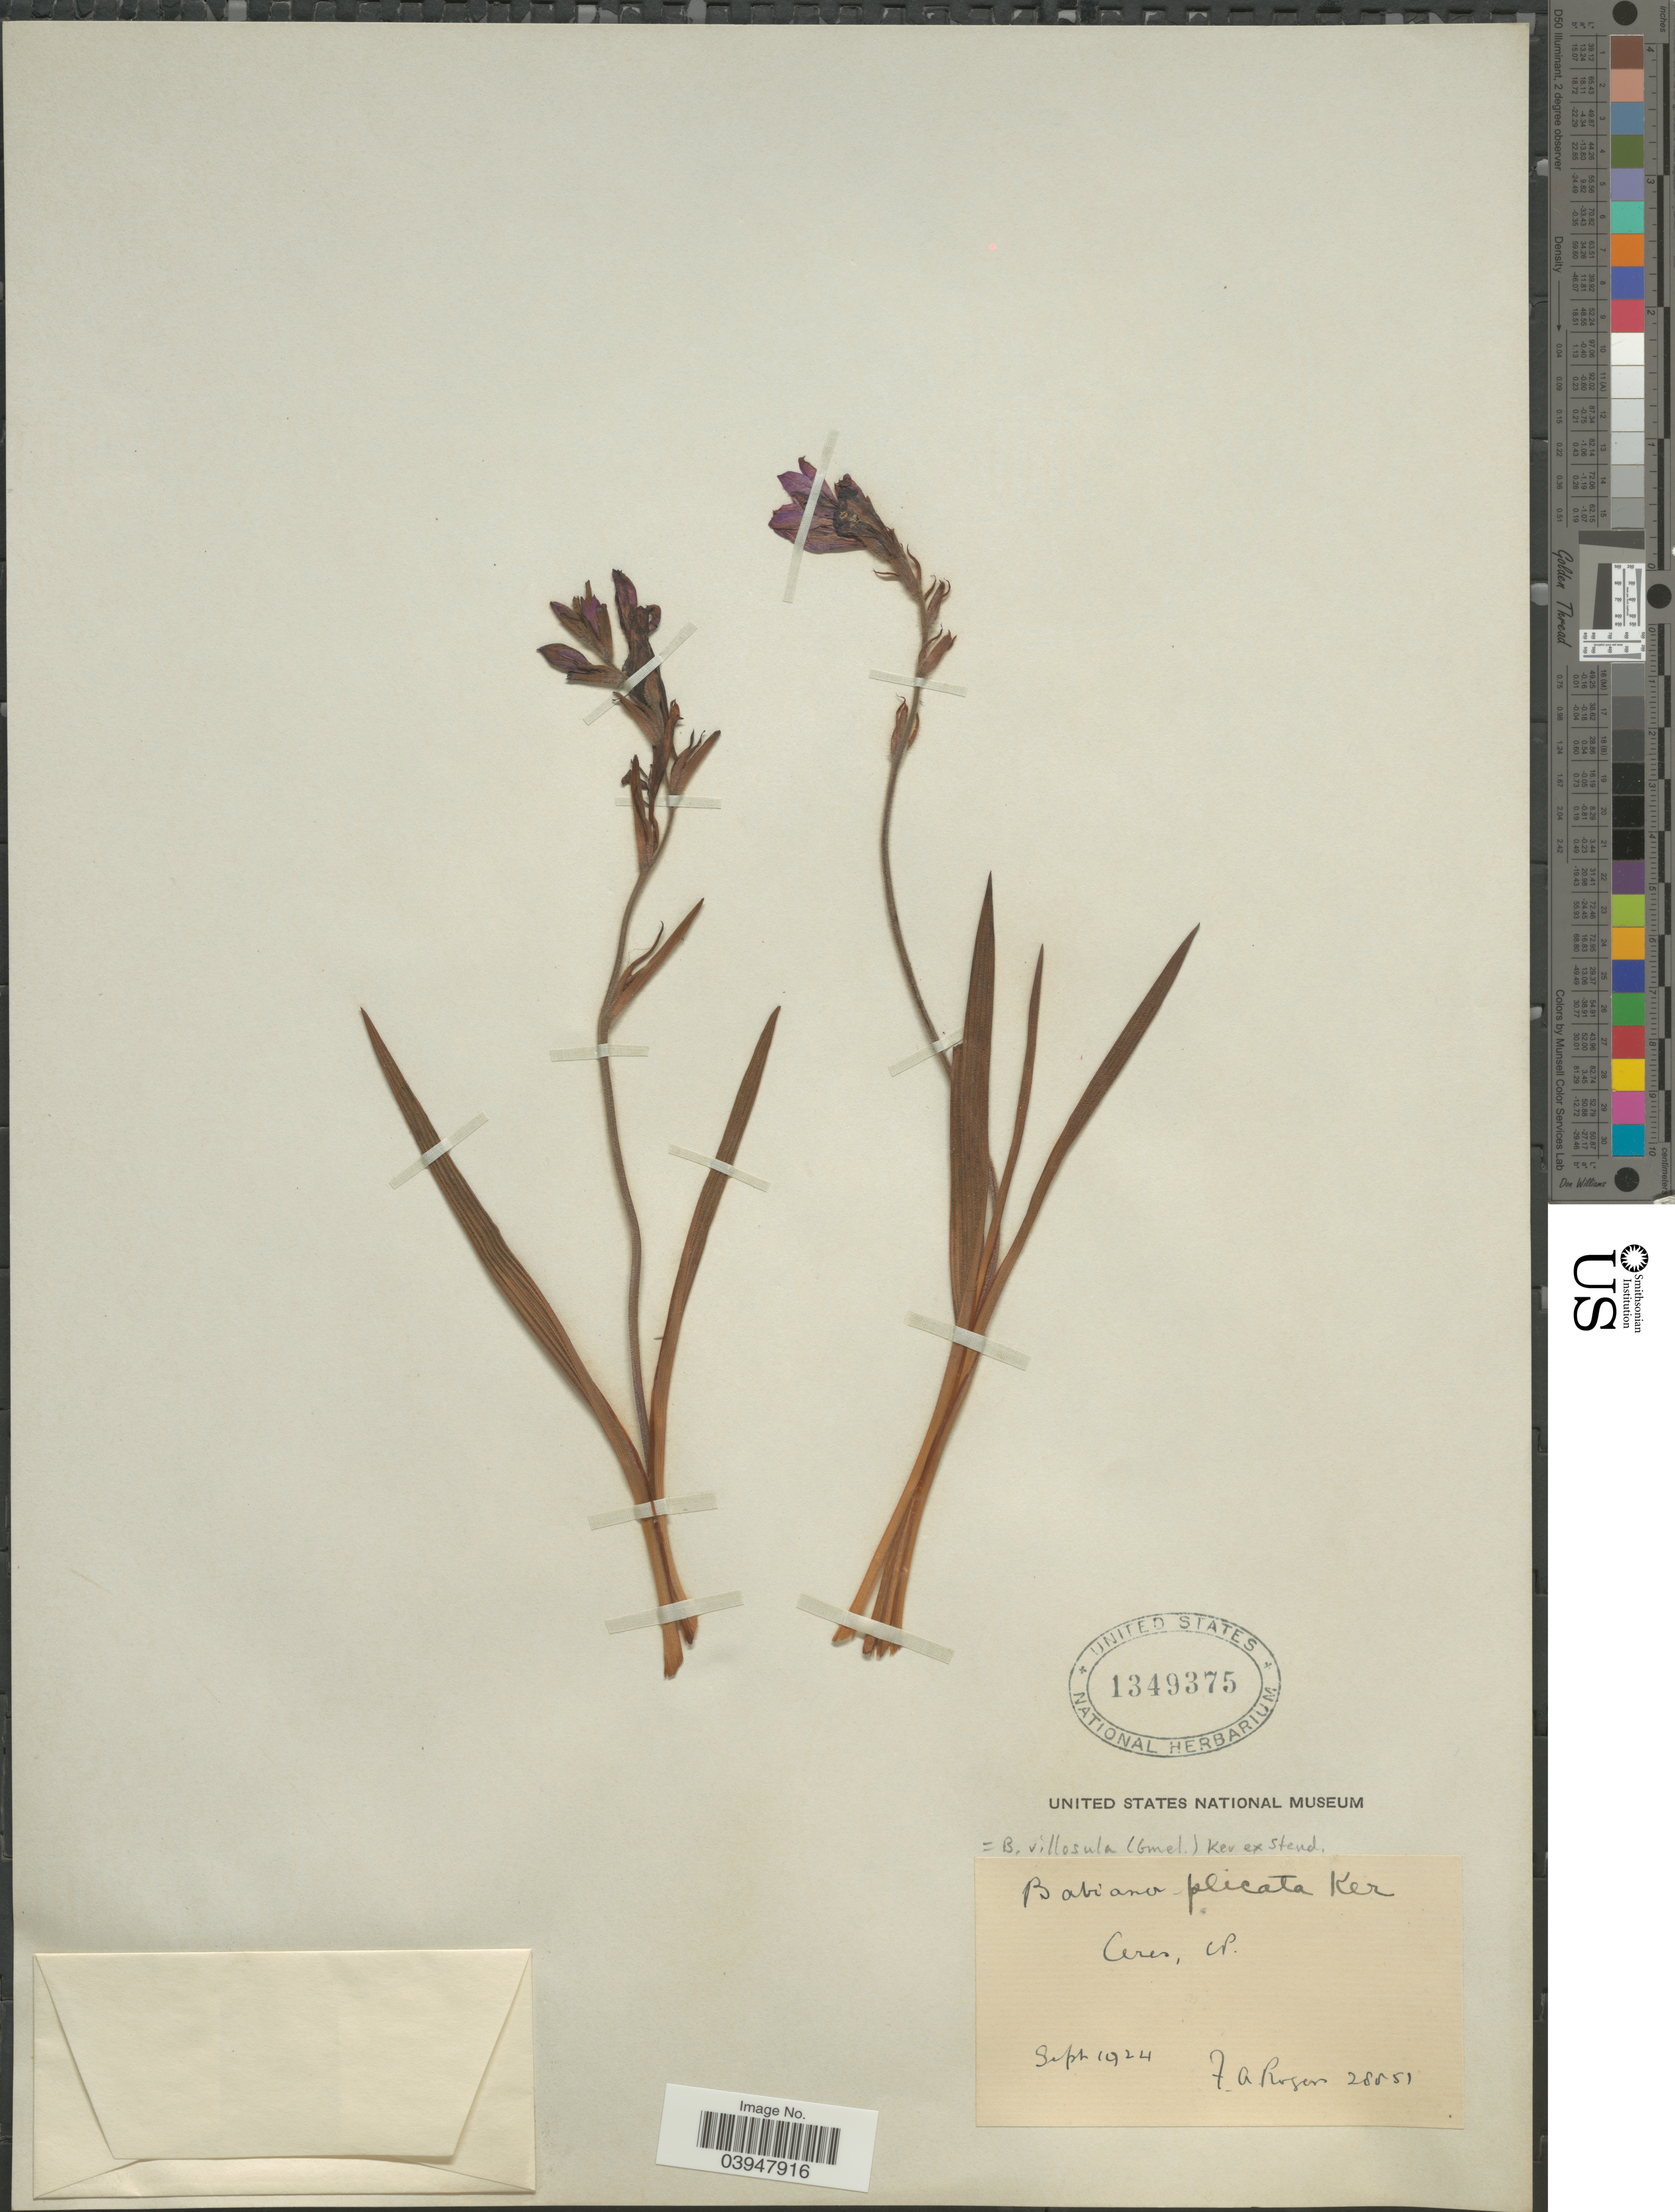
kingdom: Plantae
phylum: Tracheophyta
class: Liliopsida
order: Asparagales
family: Iridaceae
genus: Babiana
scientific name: Babiana villosula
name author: (J.F. Gmel.) Ker Gawl. ex Steud.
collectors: F. A. Rogers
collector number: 28851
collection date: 1924-09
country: South Africa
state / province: Western Cape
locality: Ceres.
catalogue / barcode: US 1349375